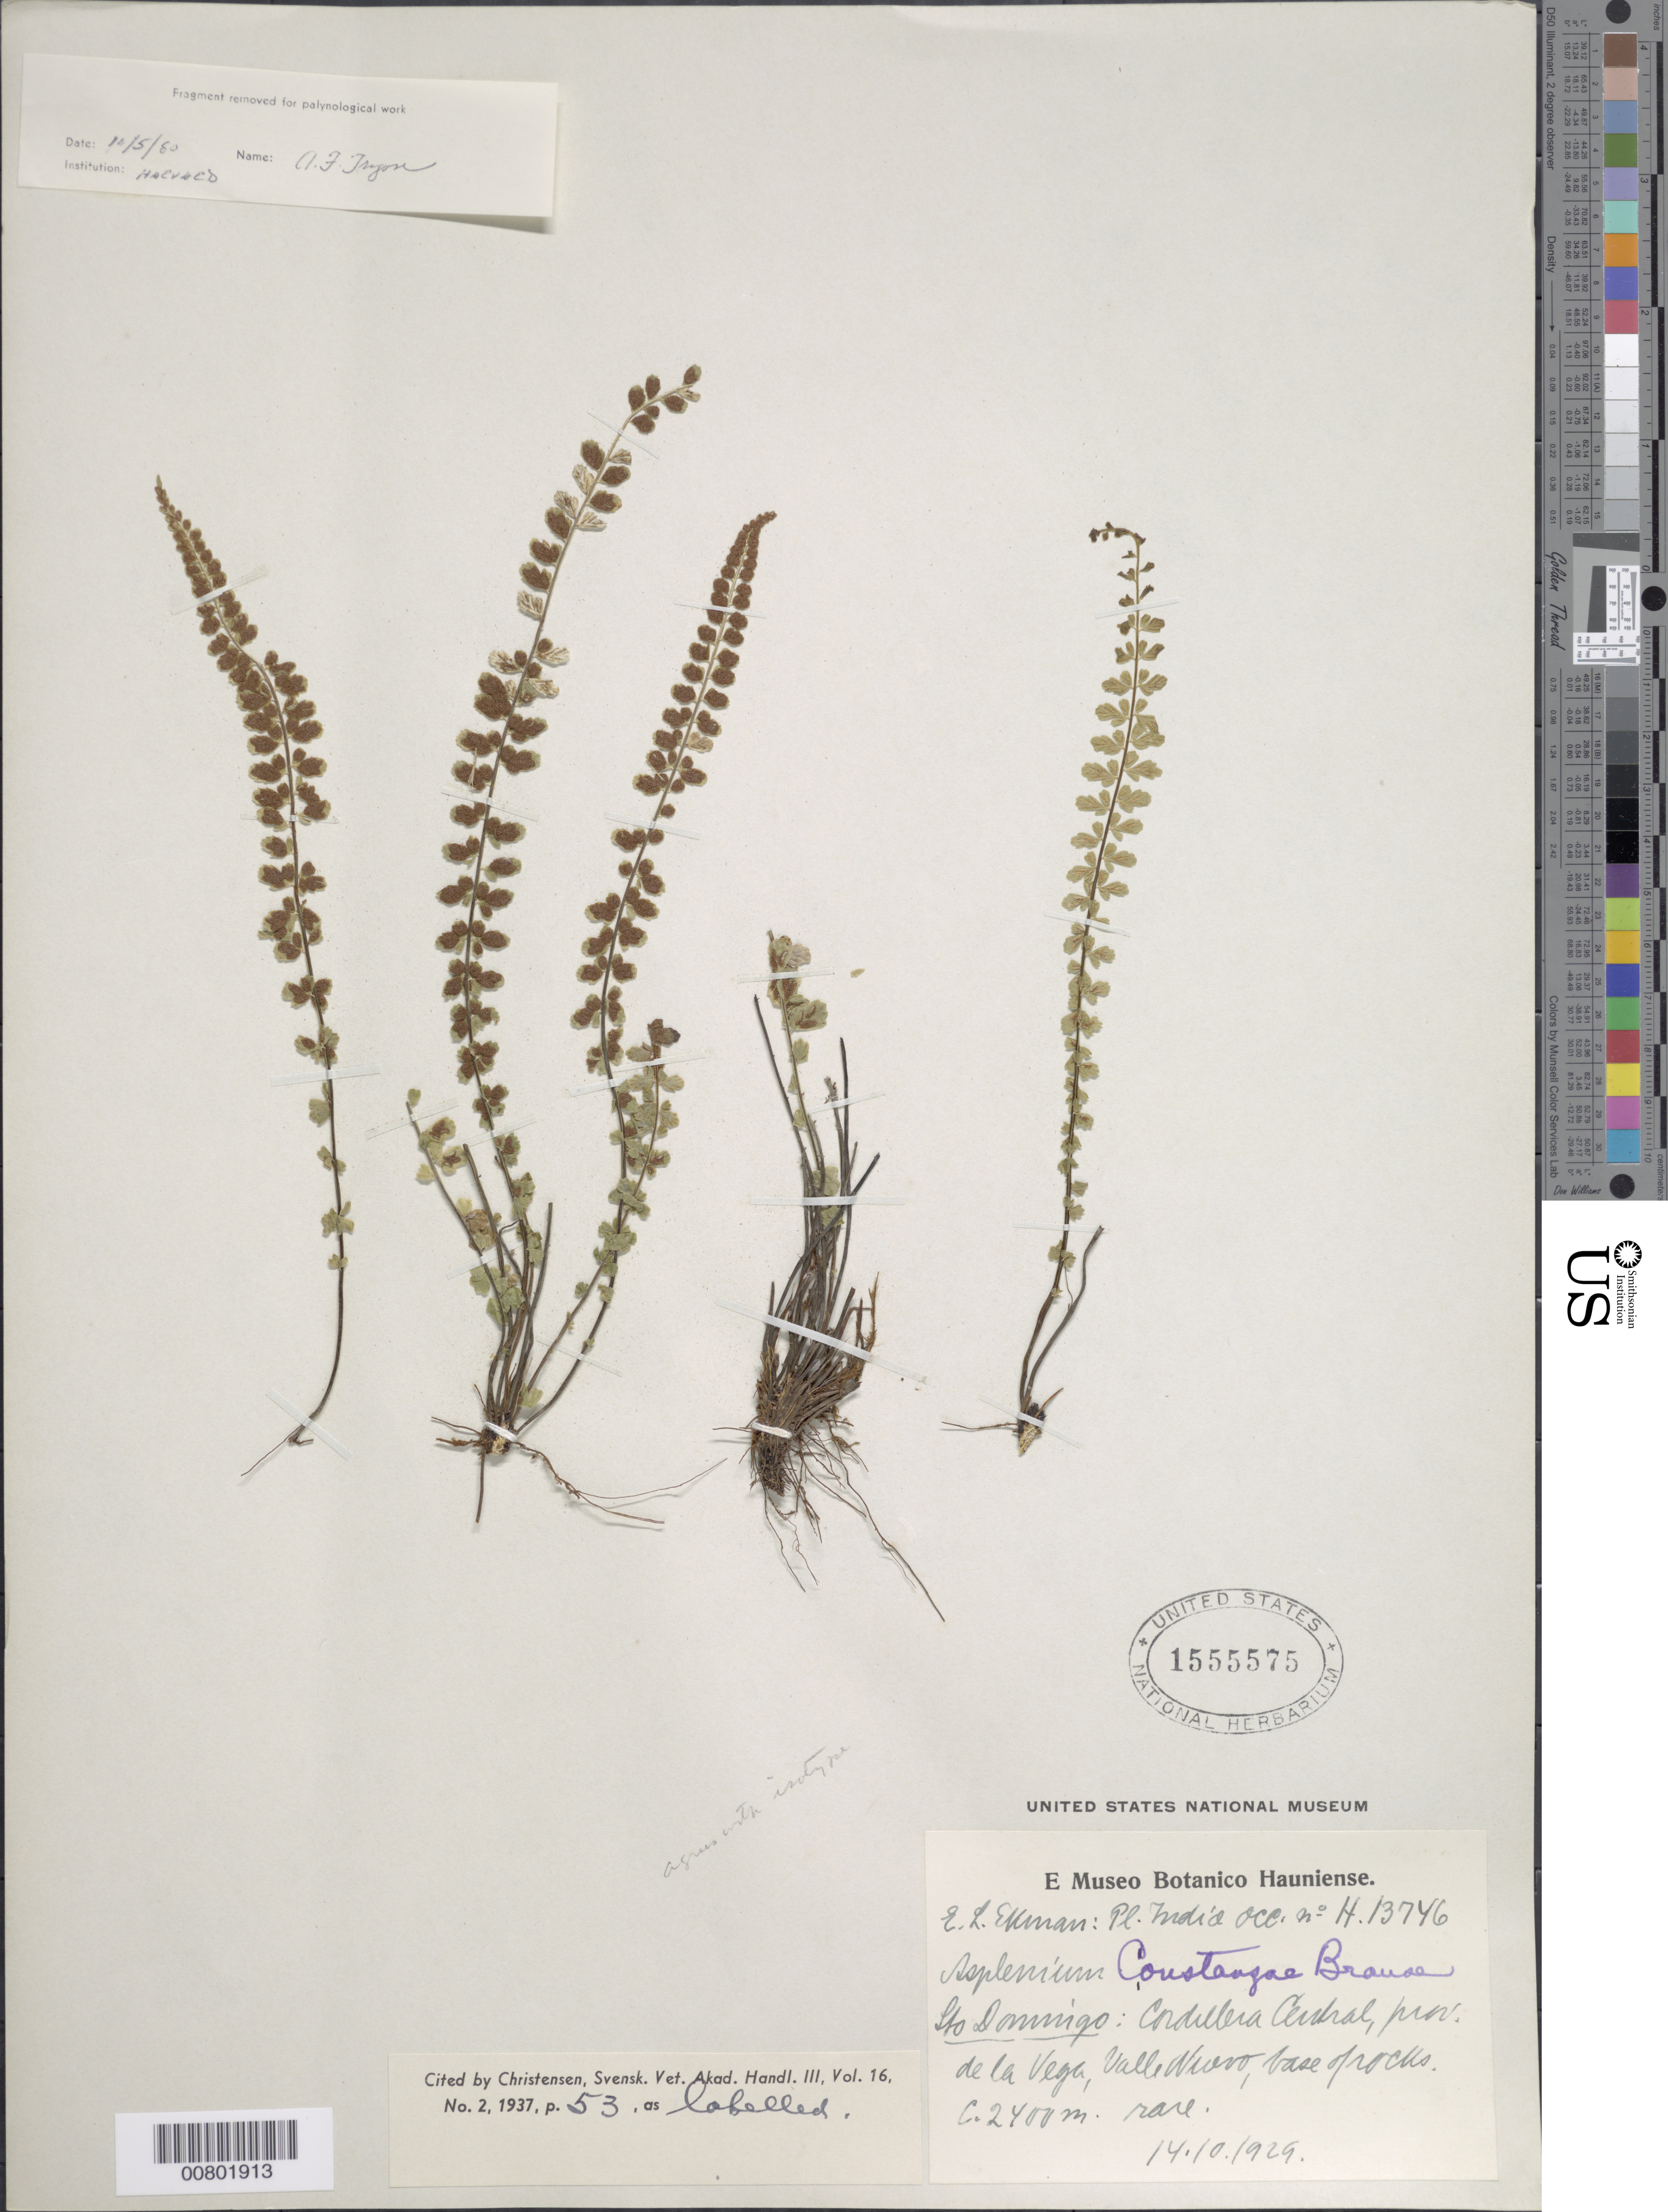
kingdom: Plantae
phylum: Tracheophyta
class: Polypodiopsida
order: Polypodiales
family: Aspleniaceae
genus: Asplenium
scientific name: Asplenium constanzae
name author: Brause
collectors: E. L. Ekman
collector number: H 13746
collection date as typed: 14 Oct 1929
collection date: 1929-10-14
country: Dominican Republic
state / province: La Vega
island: Hispaniola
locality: Cordillera Central; Valle Nuevo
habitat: Base of rocks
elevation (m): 2400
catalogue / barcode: US 1555575